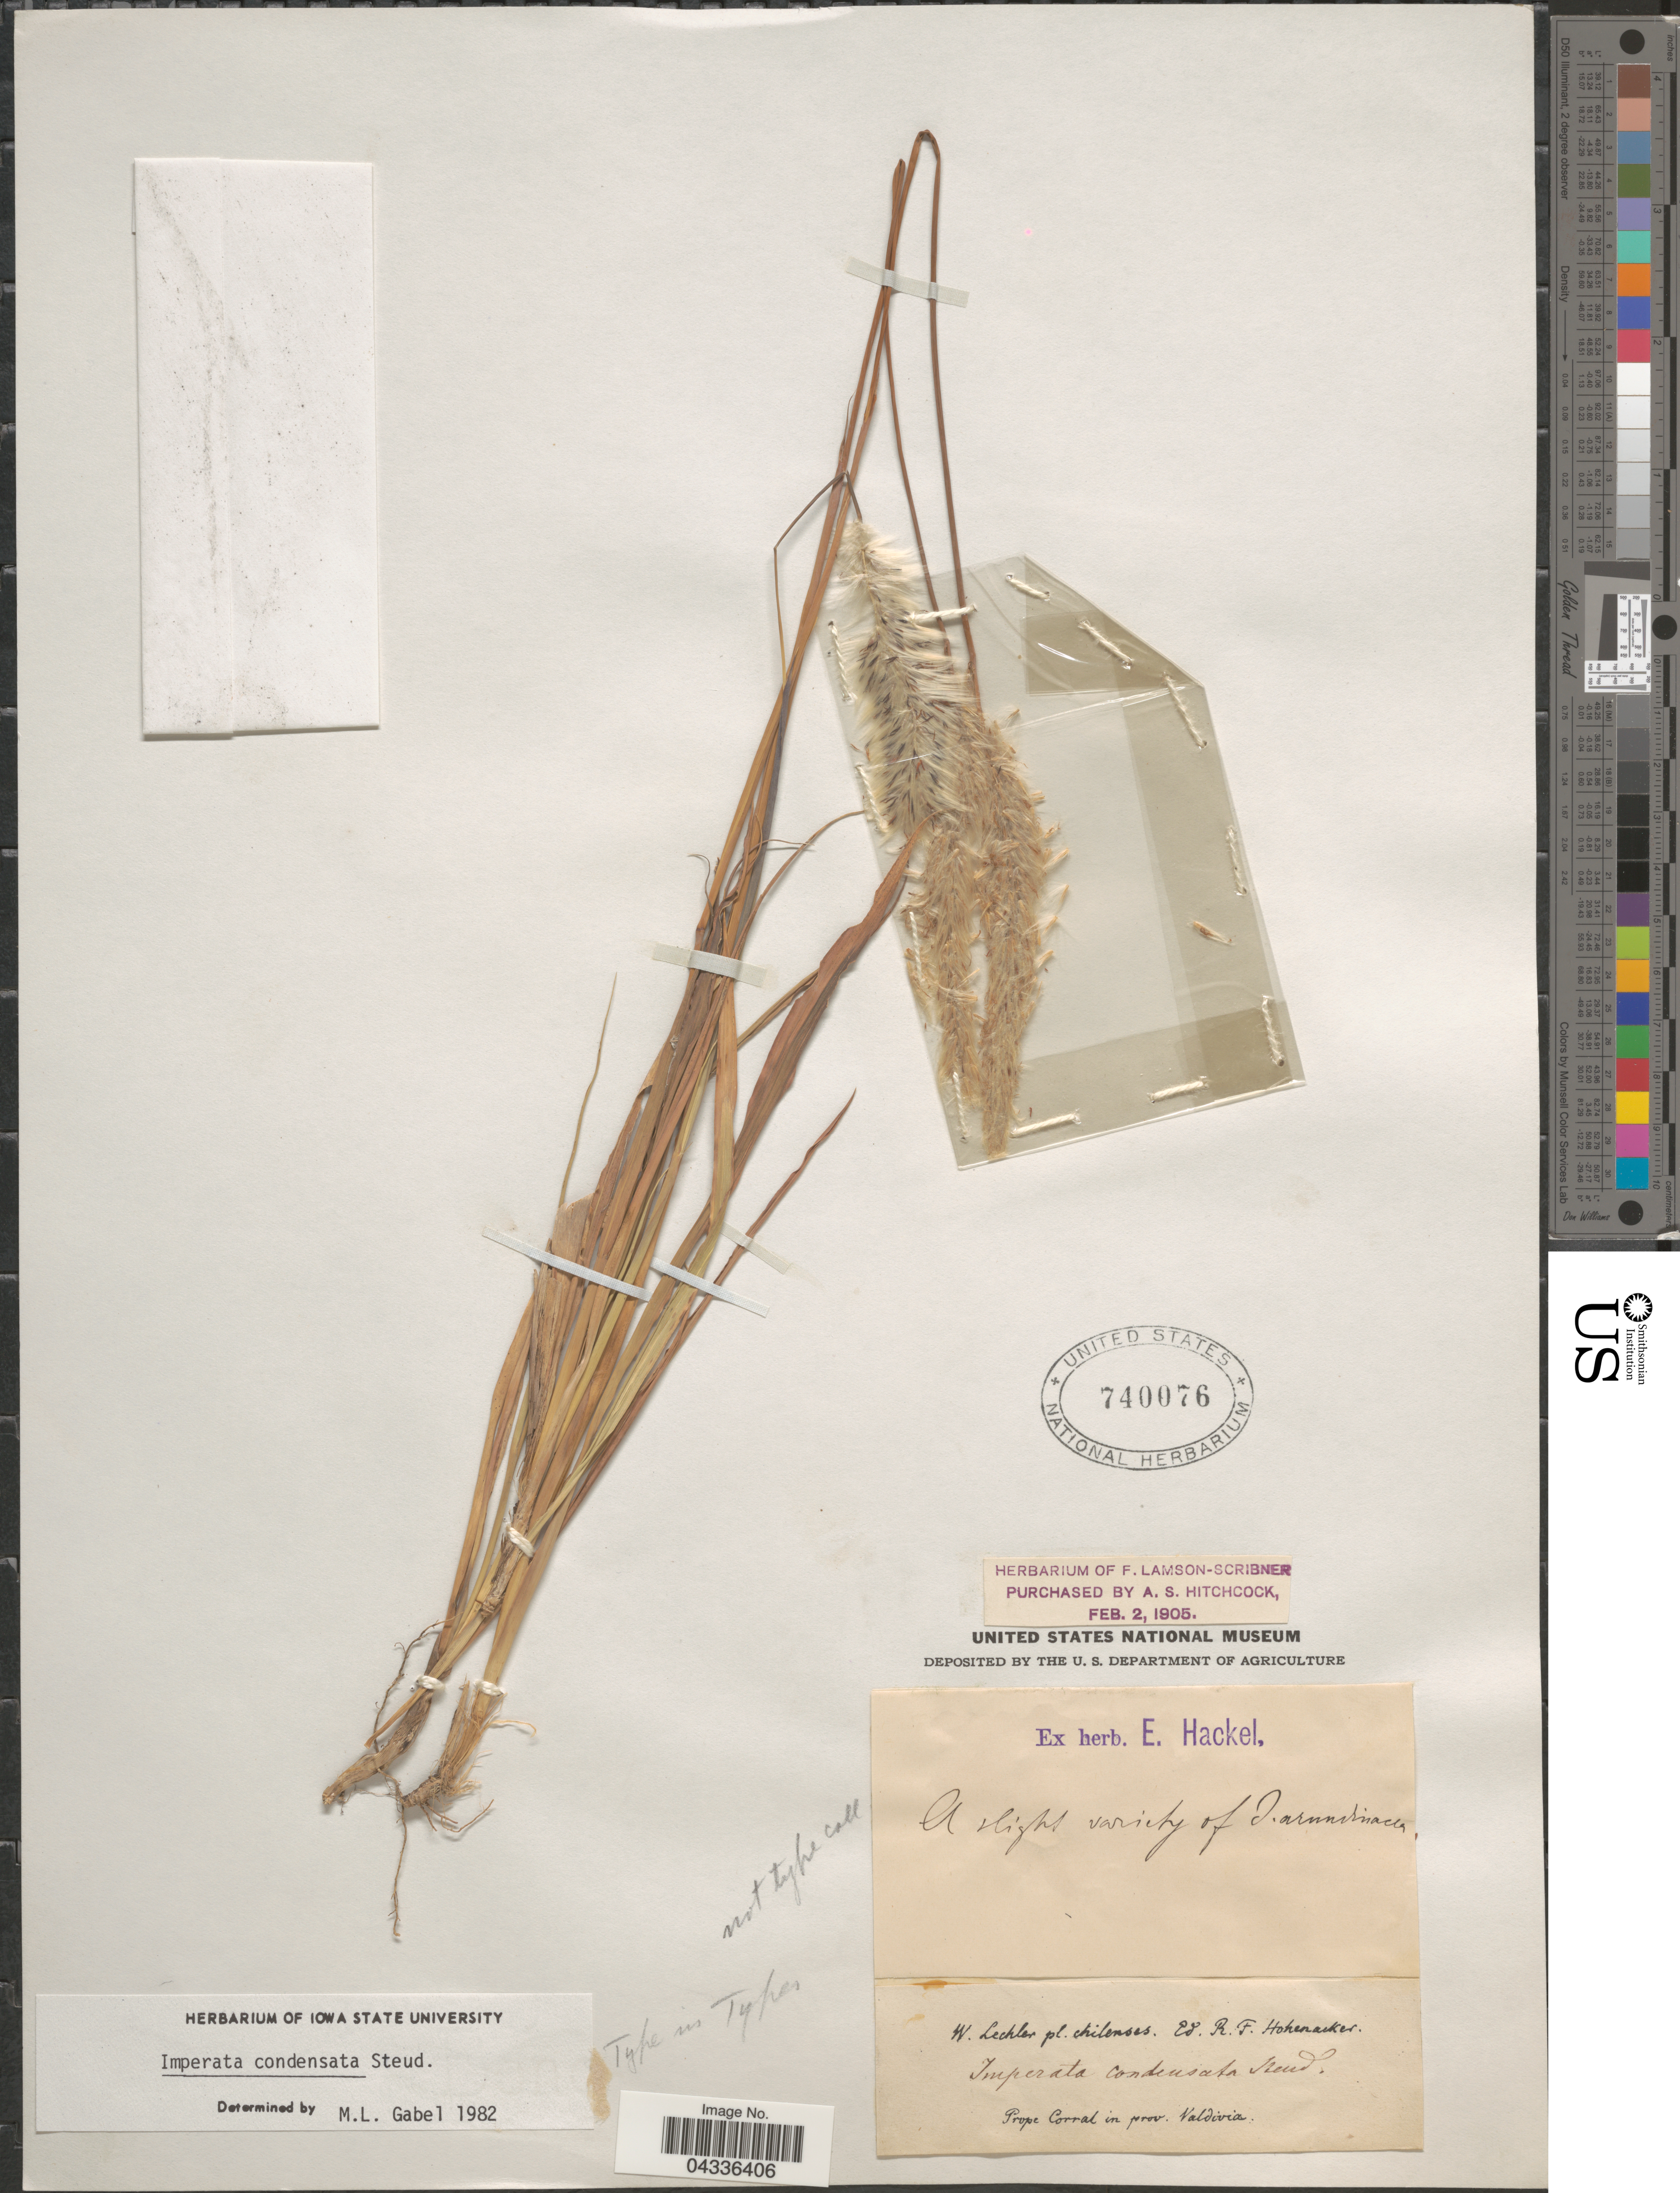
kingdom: Plantae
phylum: Tracheophyta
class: Liliopsida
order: Poales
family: Poaceae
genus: Imperata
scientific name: Imperata condensata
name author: Steud.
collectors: W. Lechler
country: Chile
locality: Chilenses. Prope Corral in prov. Valdivia.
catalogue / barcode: US 740076